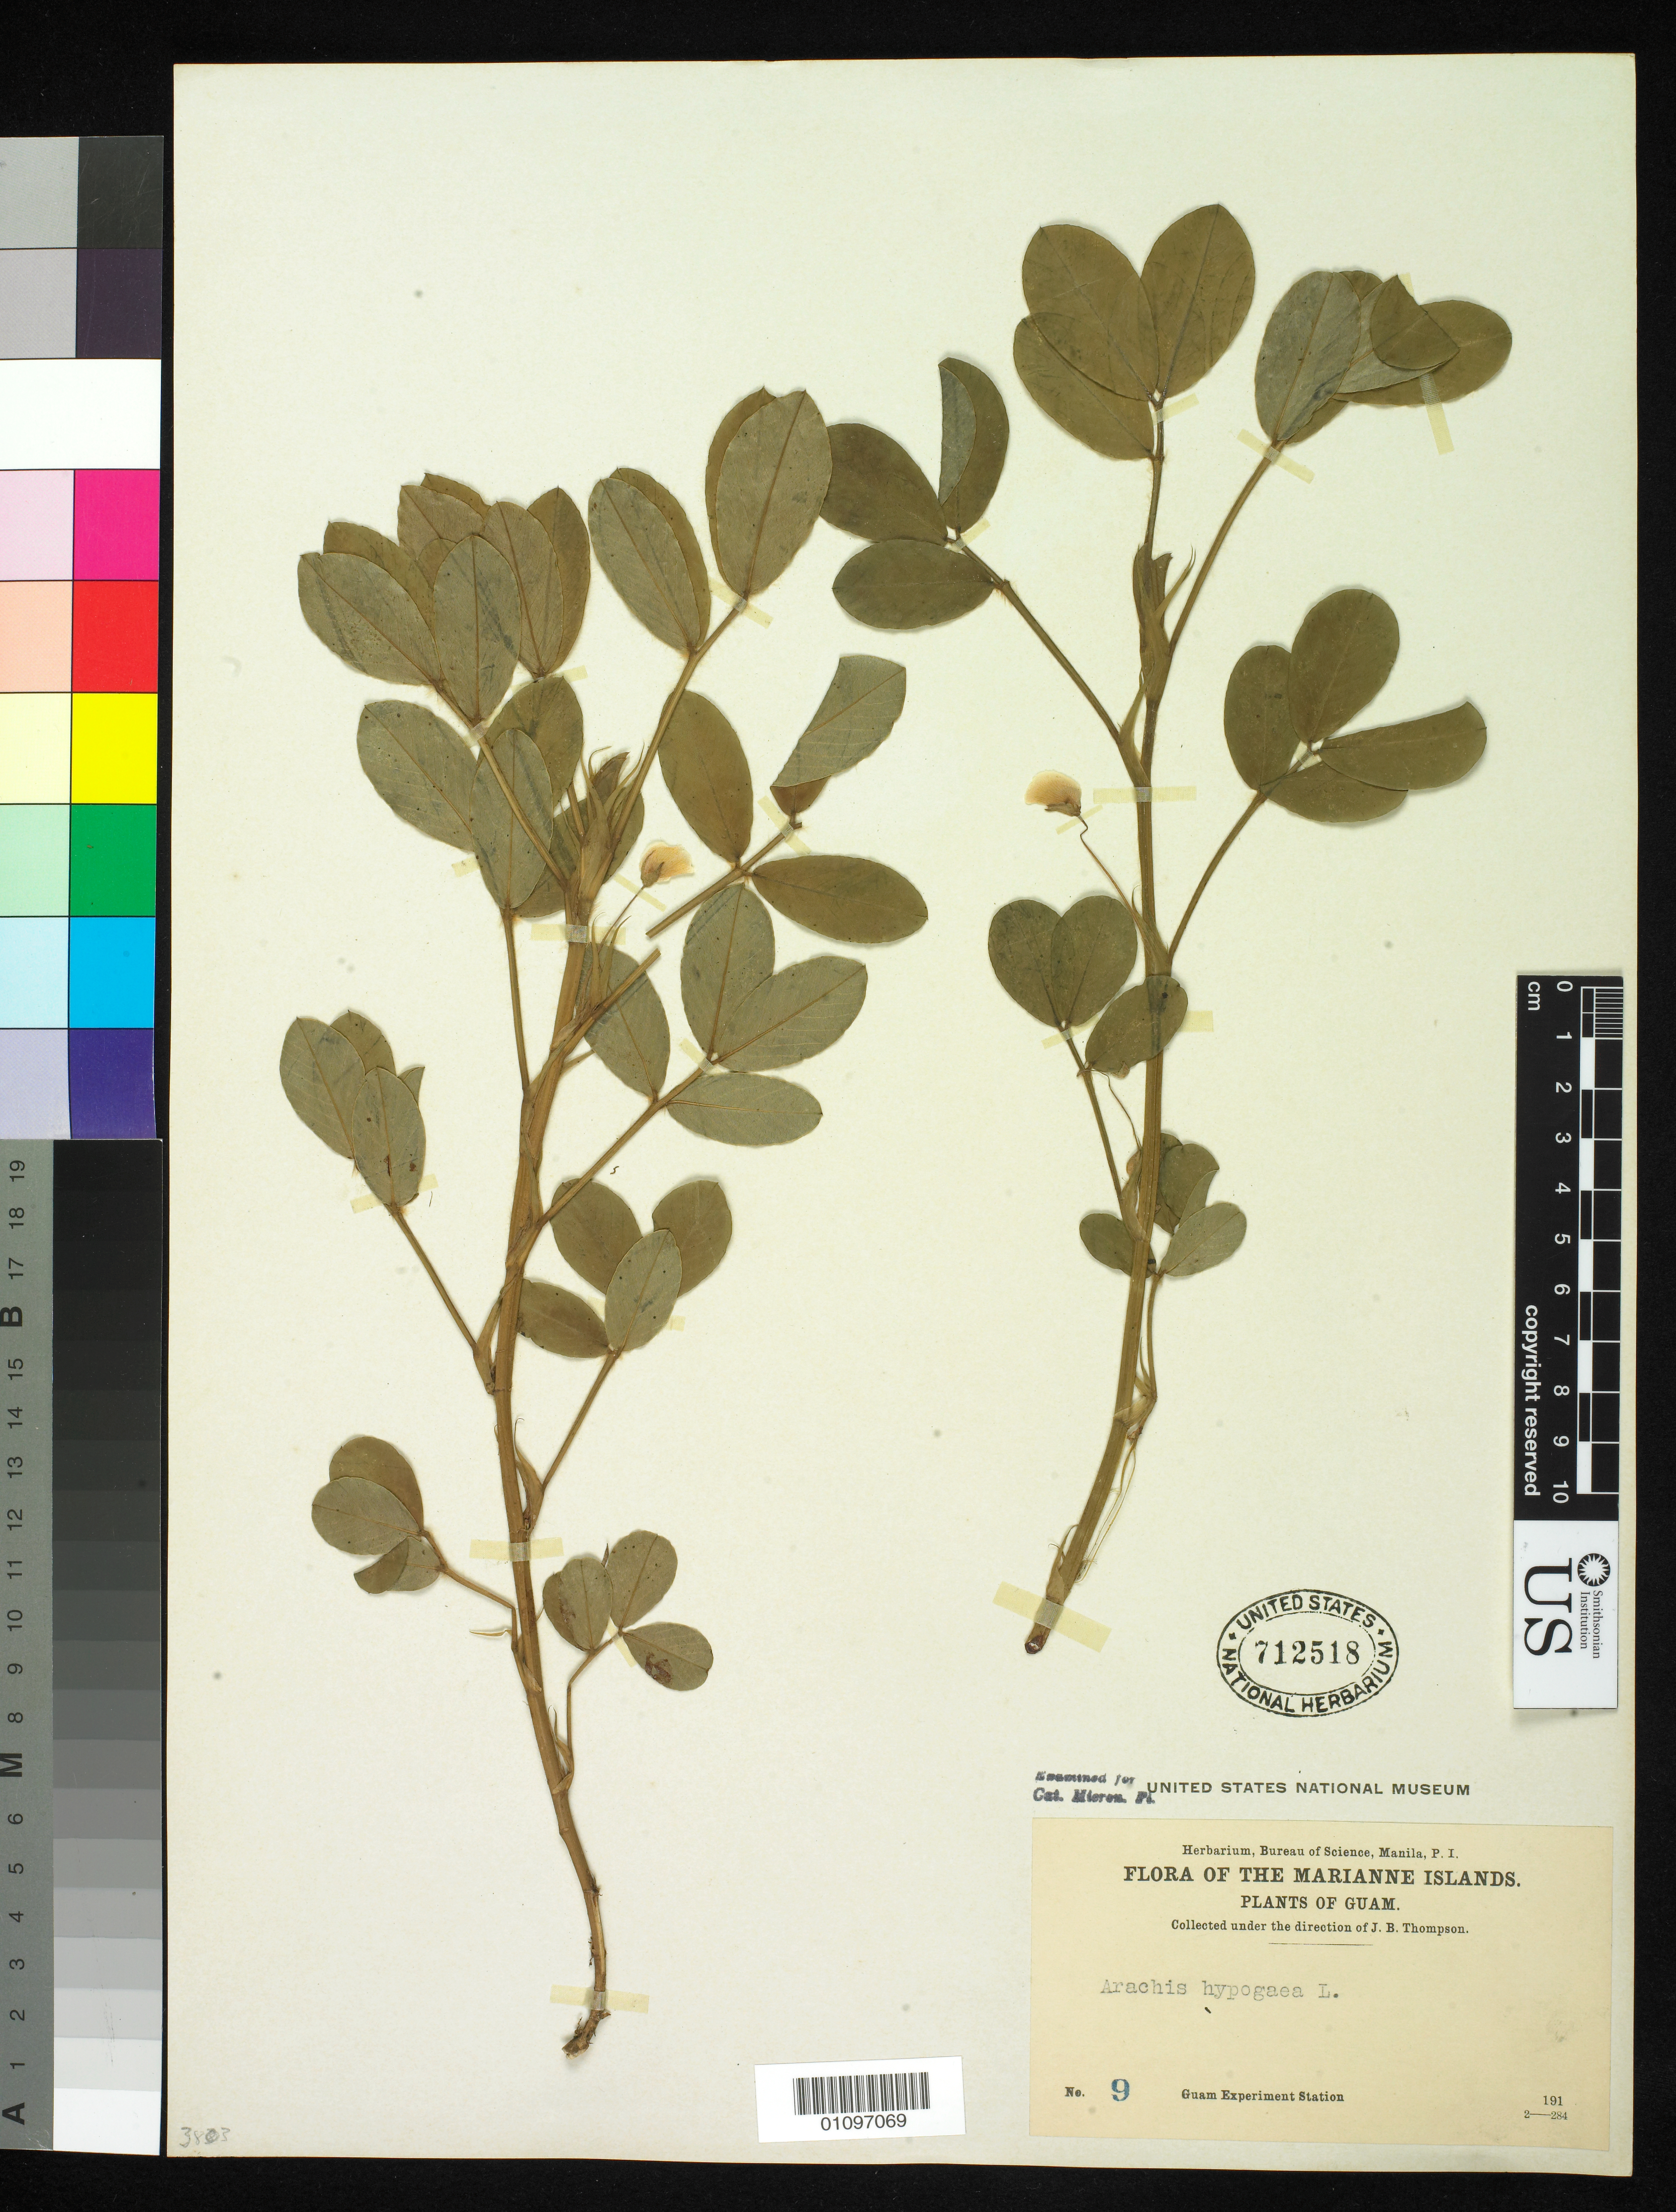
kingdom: Plantae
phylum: Tracheophyta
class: Magnoliopsida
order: Fabales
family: Fabaceae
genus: Arachis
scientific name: Arachis hypogaea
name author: L.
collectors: J. B. Thompson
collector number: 9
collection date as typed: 191-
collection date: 1910/1919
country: Guam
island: Guam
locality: guam experiment station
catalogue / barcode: US 712518